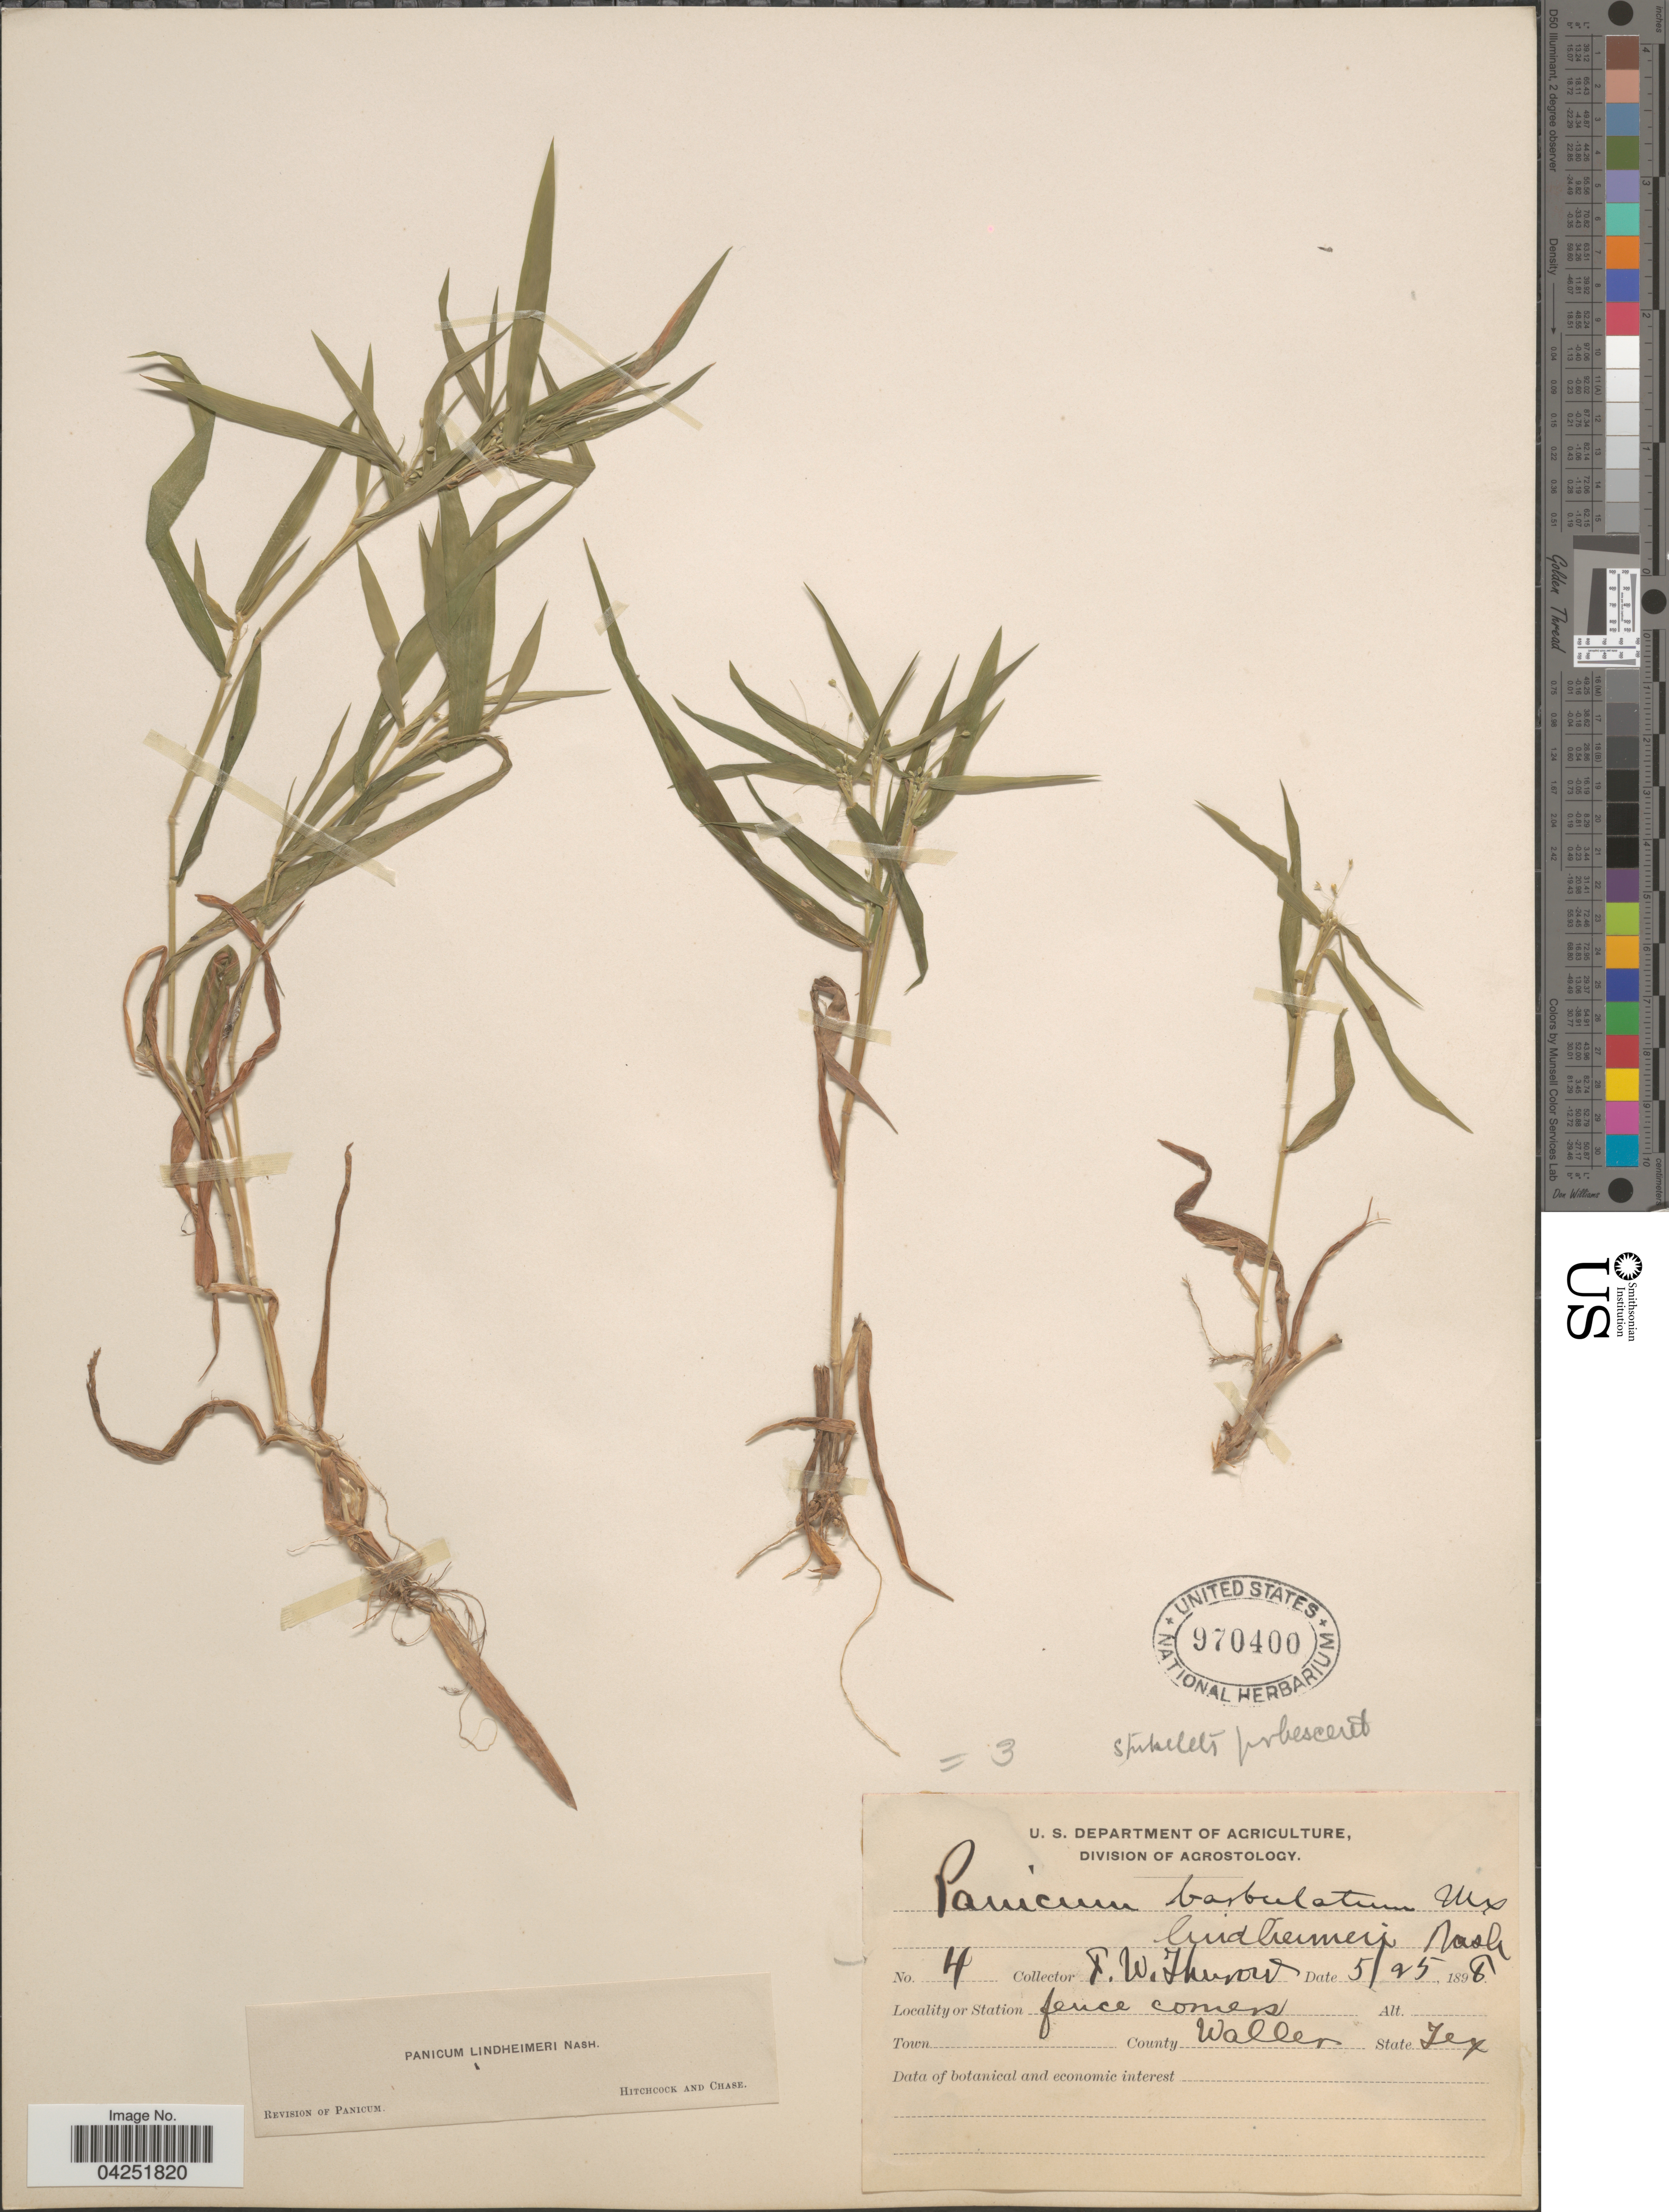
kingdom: Plantae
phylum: Tracheophyta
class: Liliopsida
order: Poales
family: Poaceae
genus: Dichanthelium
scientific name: Dichanthelium acuminatum var. lindheimeri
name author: (Nash) Gould & C.A. Clark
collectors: F. W. Thurow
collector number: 4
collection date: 1898-05-25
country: United States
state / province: Texas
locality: County Waller.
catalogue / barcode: US 970400